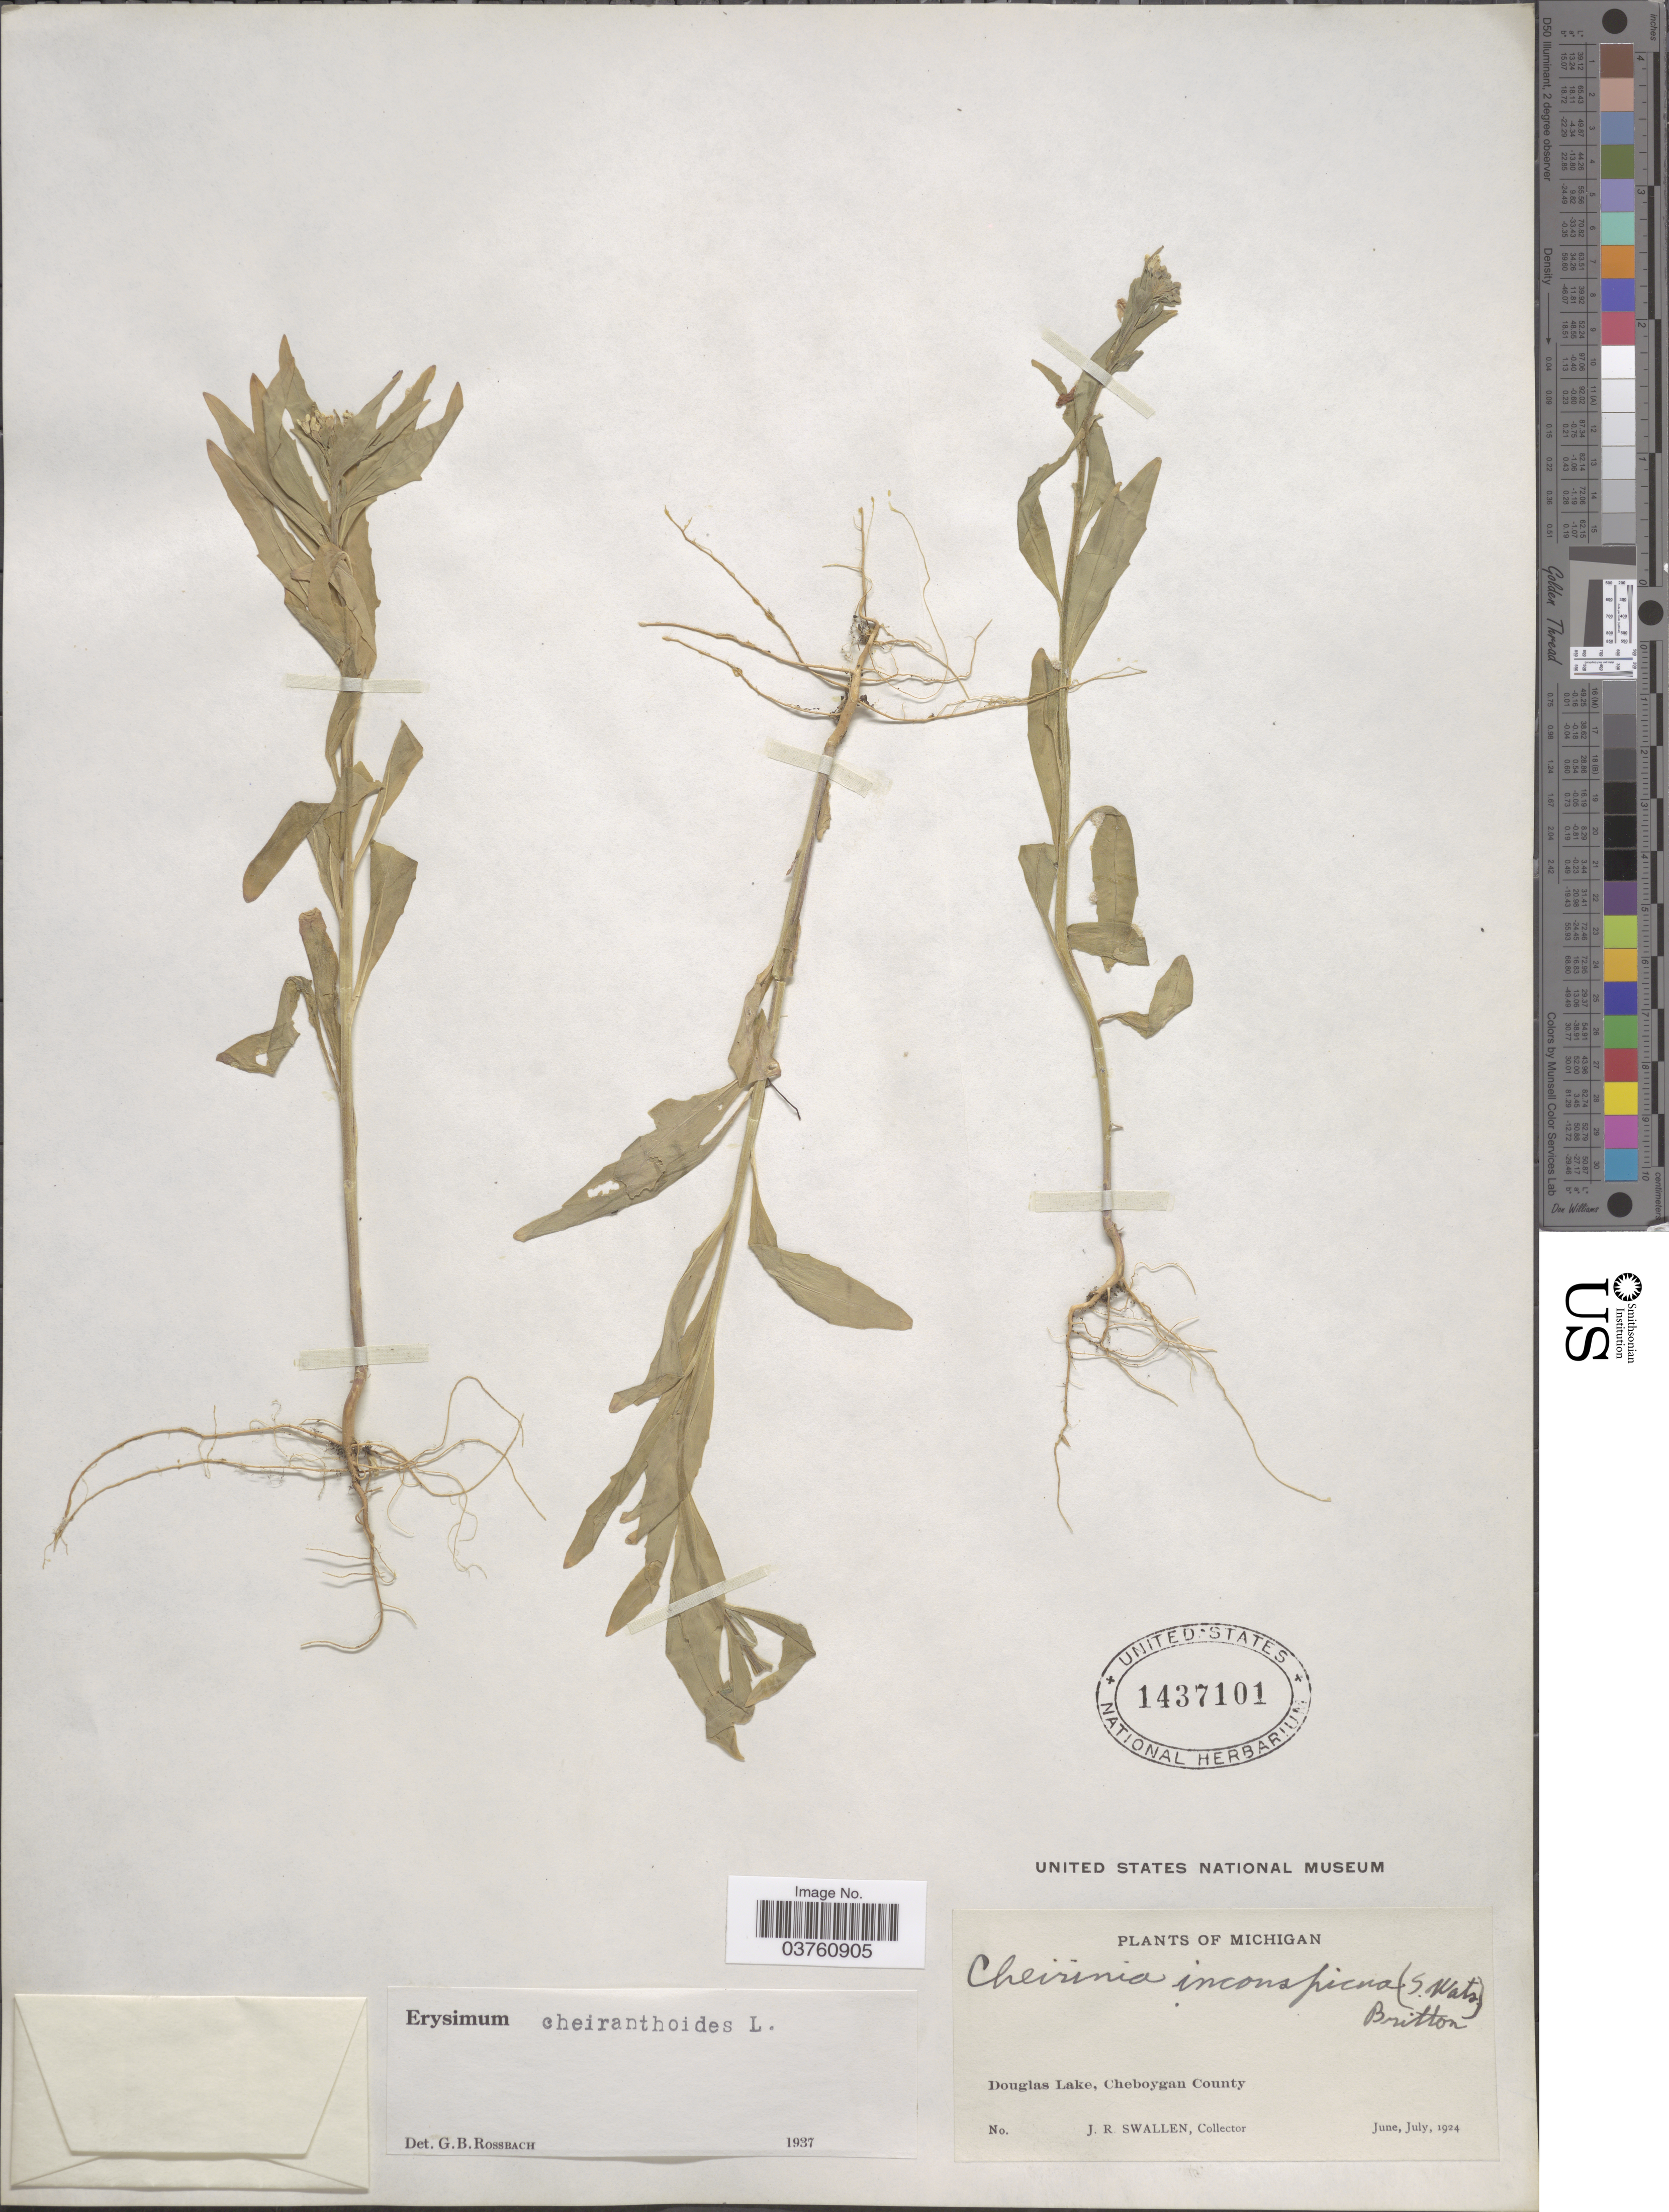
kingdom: Plantae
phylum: Tracheophyta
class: Magnoliopsida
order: Brassicales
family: Brassicaceae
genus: Erysimum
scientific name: Erysimum cheiranthoides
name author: L.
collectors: J. R. Swallen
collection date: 1924-06/1924-07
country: United States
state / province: Michigan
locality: Douglas Lake, Cheboygan County.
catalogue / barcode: US 1437101